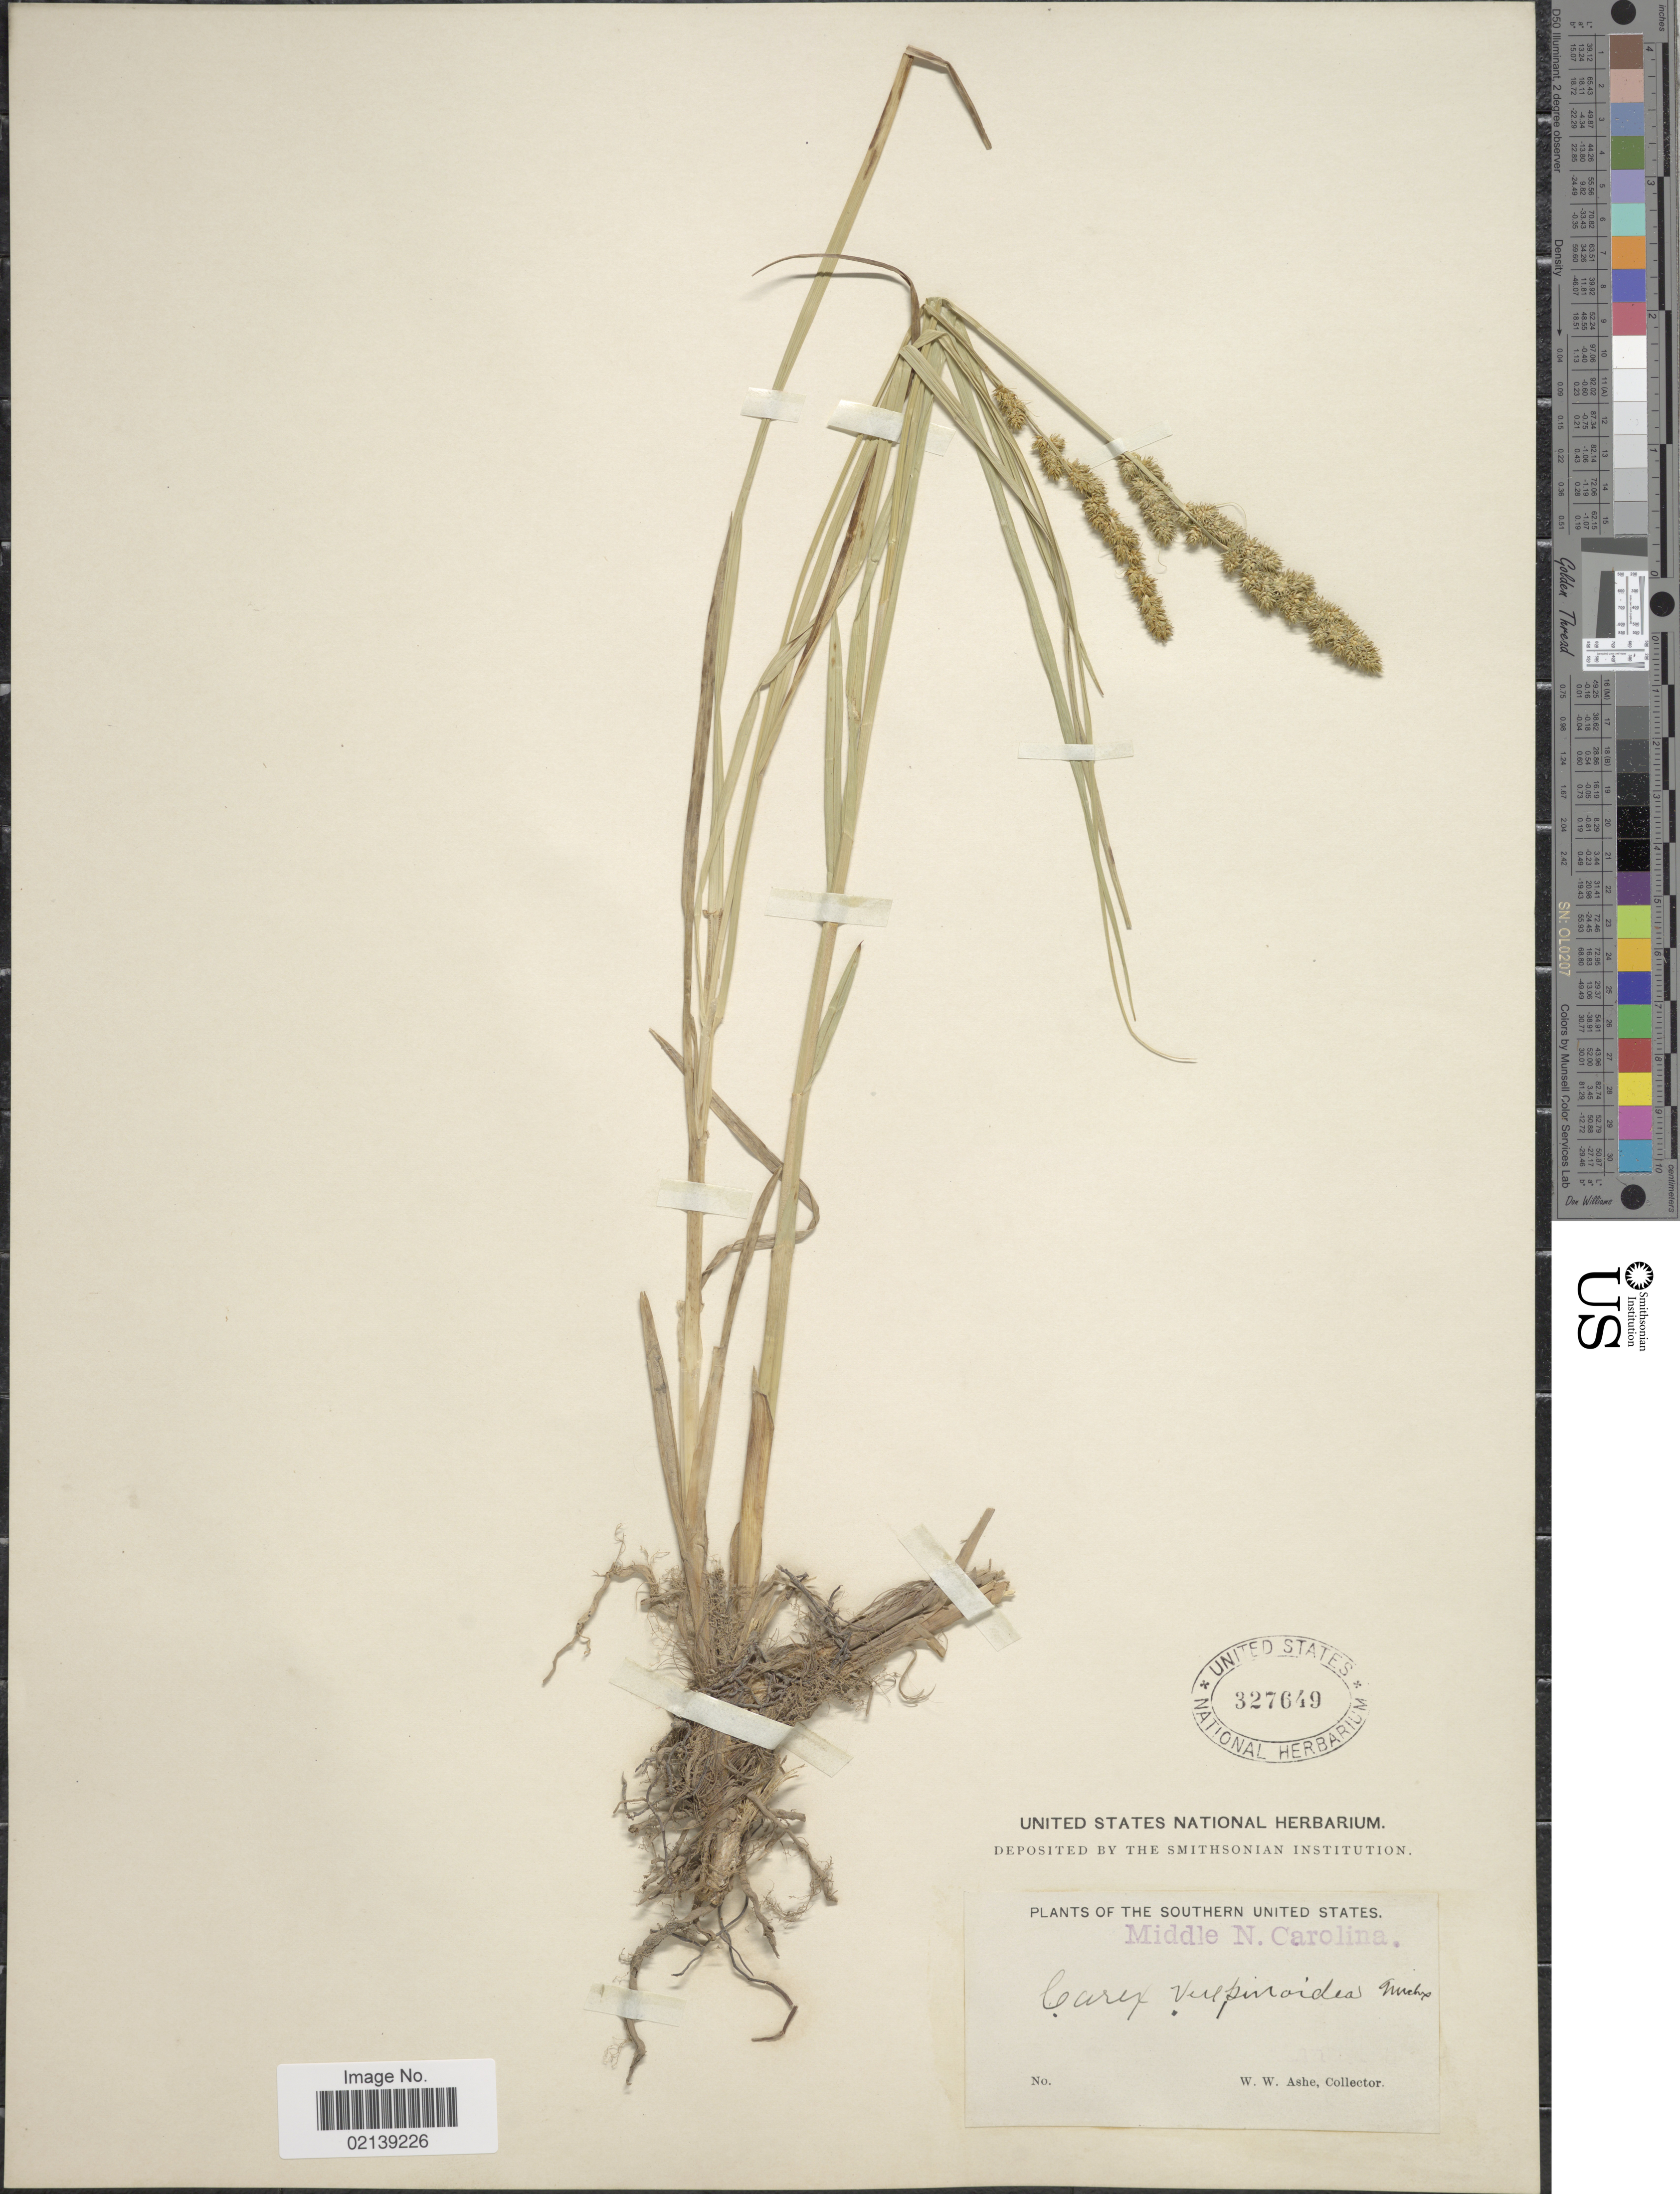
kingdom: Plantae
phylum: Tracheophyta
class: Liliopsida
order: Poales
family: Cyperaceae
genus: Carex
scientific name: Carex vulpinoidea Michx.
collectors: W. W. Ashe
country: United States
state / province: North Carolina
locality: Southern United Stones, Middle N. Carolina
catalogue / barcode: US 327649